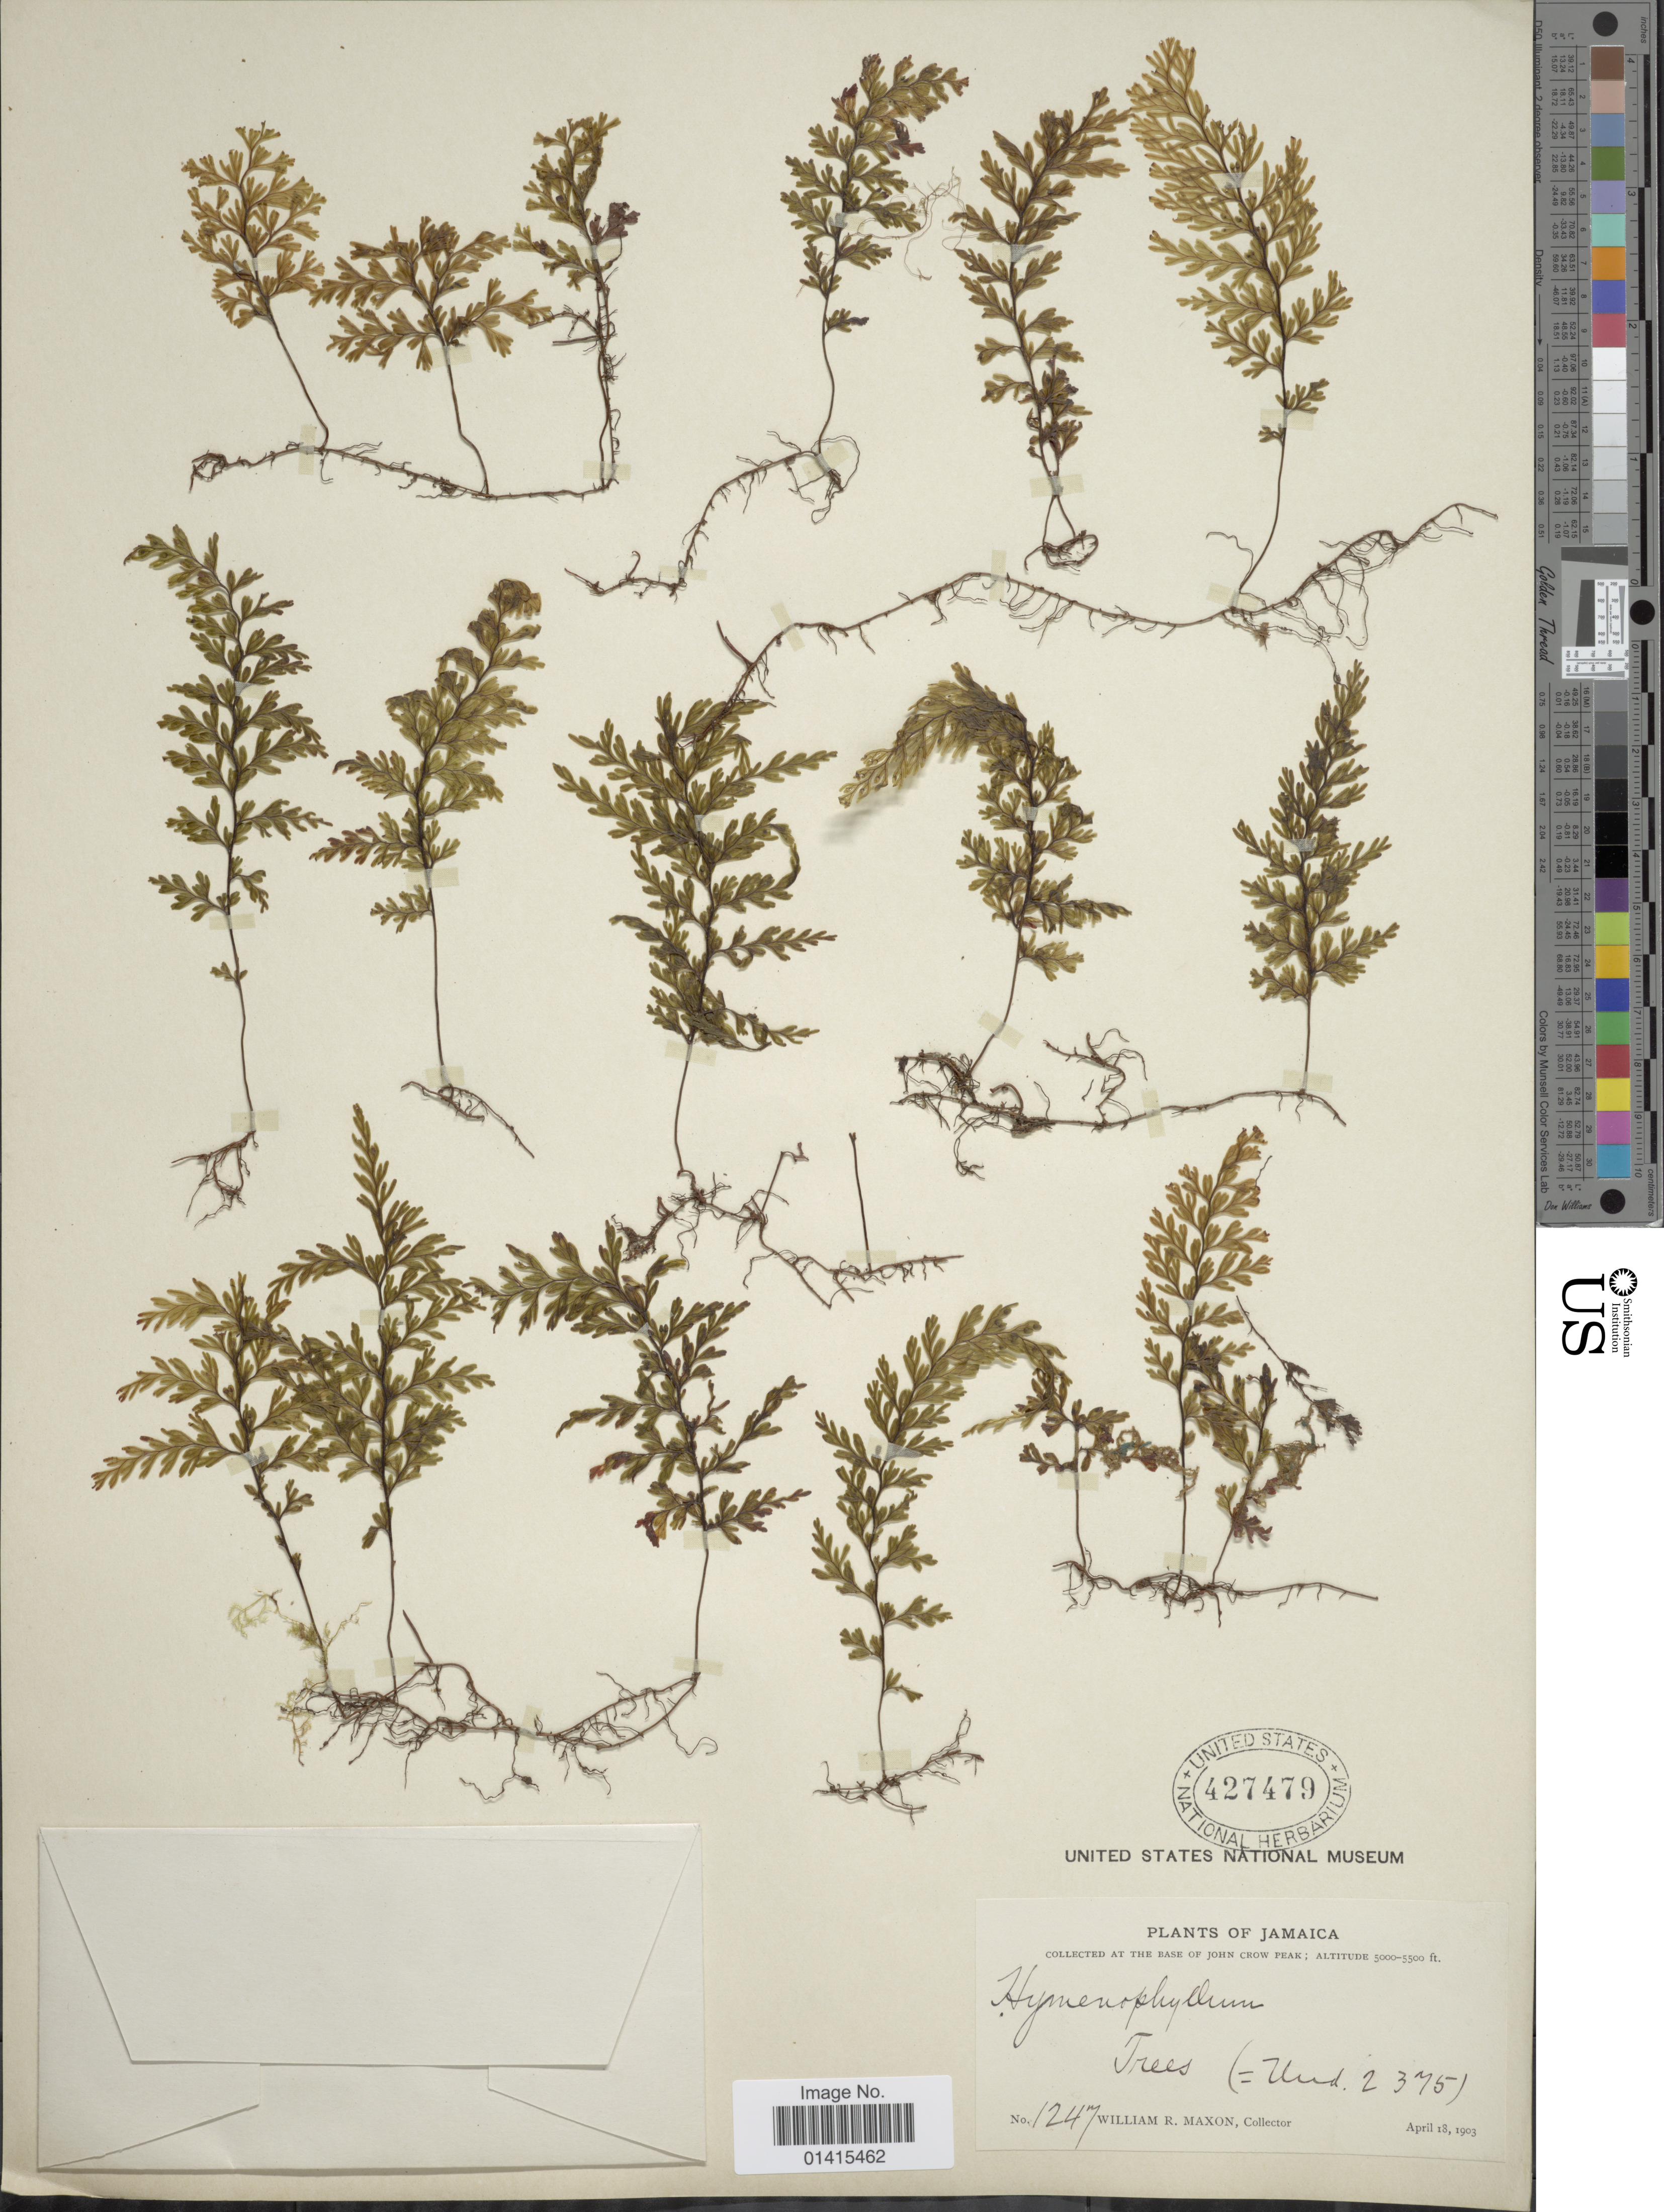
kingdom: Plantae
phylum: Tracheophyta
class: Polypodiopsida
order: Hymenophyllales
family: Hymenophyllaceae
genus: Hymenophyllum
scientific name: Hymenophyllum polyanthos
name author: (Sw.) Sw.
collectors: W. R. Maxon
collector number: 1247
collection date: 1903-04-18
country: Jamaica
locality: At the base of john Crow Peak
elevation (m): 1524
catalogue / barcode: US 427479